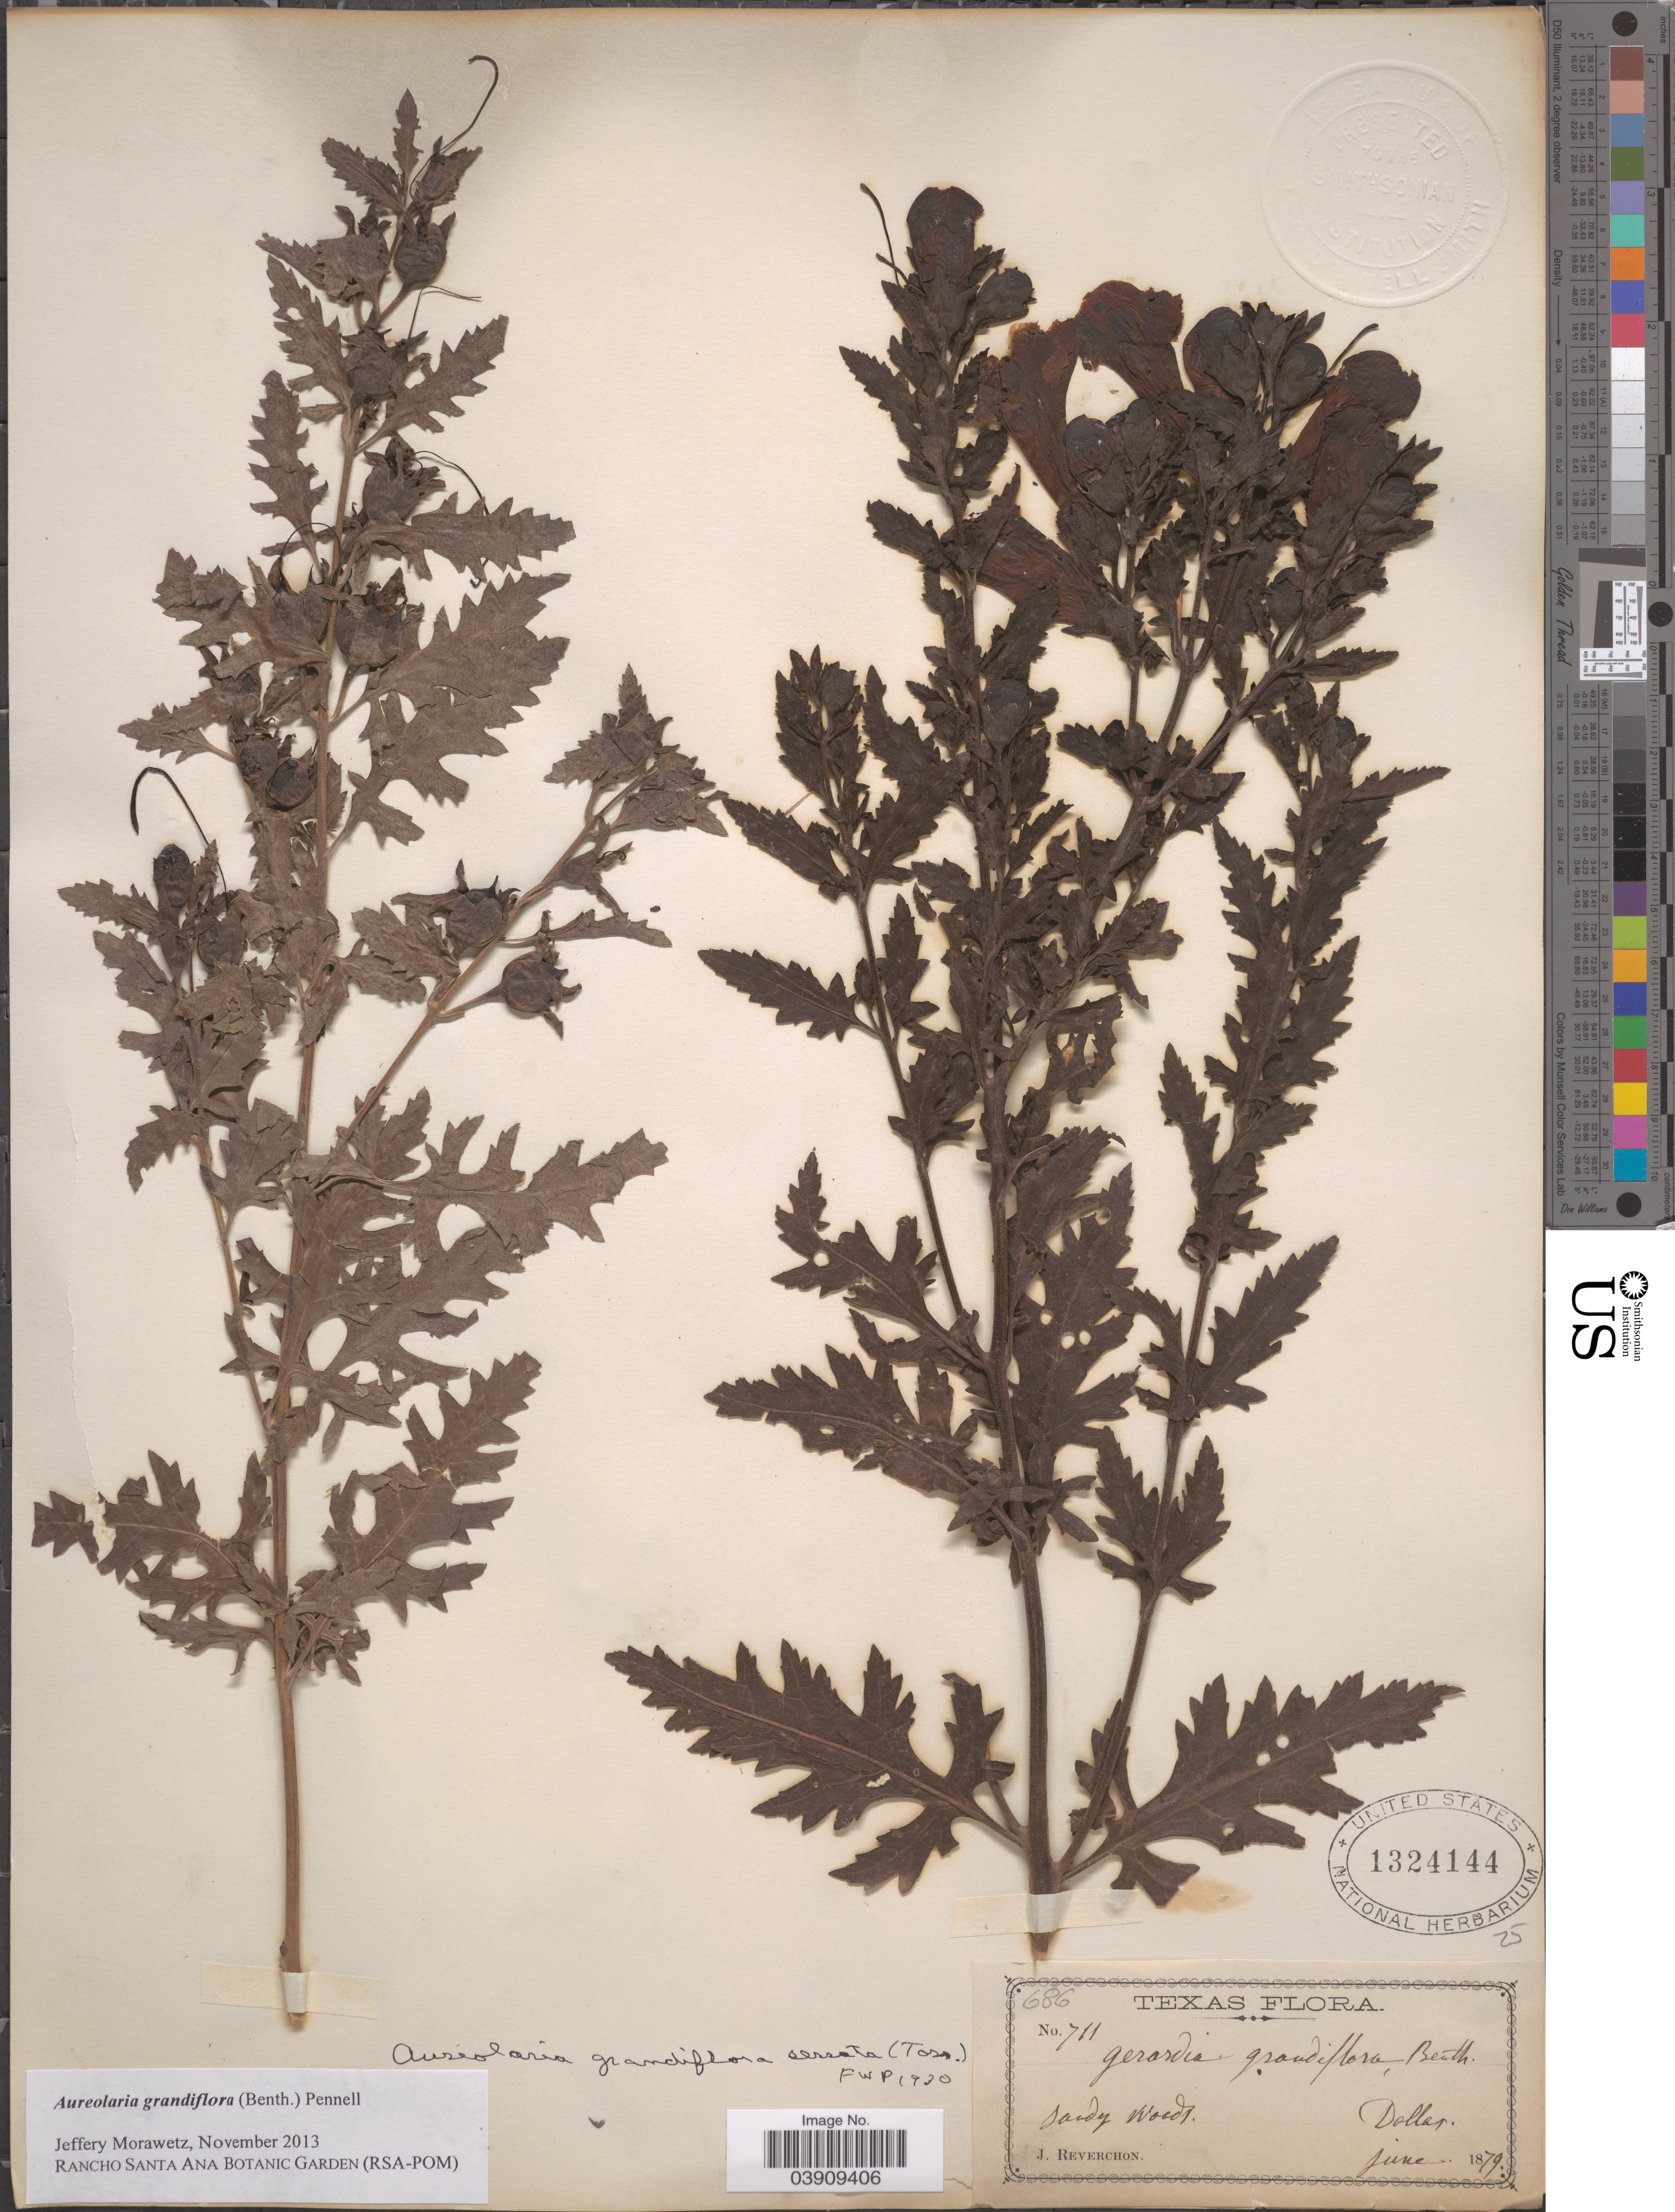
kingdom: Plantae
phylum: Tracheophyta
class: Magnoliopsida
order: Lamiales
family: Orobanchaceae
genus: Aureolaria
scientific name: Aureolaria grandiflora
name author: (Benth.) Pennell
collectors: J. Reverchon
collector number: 711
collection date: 1879-06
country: United States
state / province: Texas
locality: Dallas.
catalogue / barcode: US 1324144